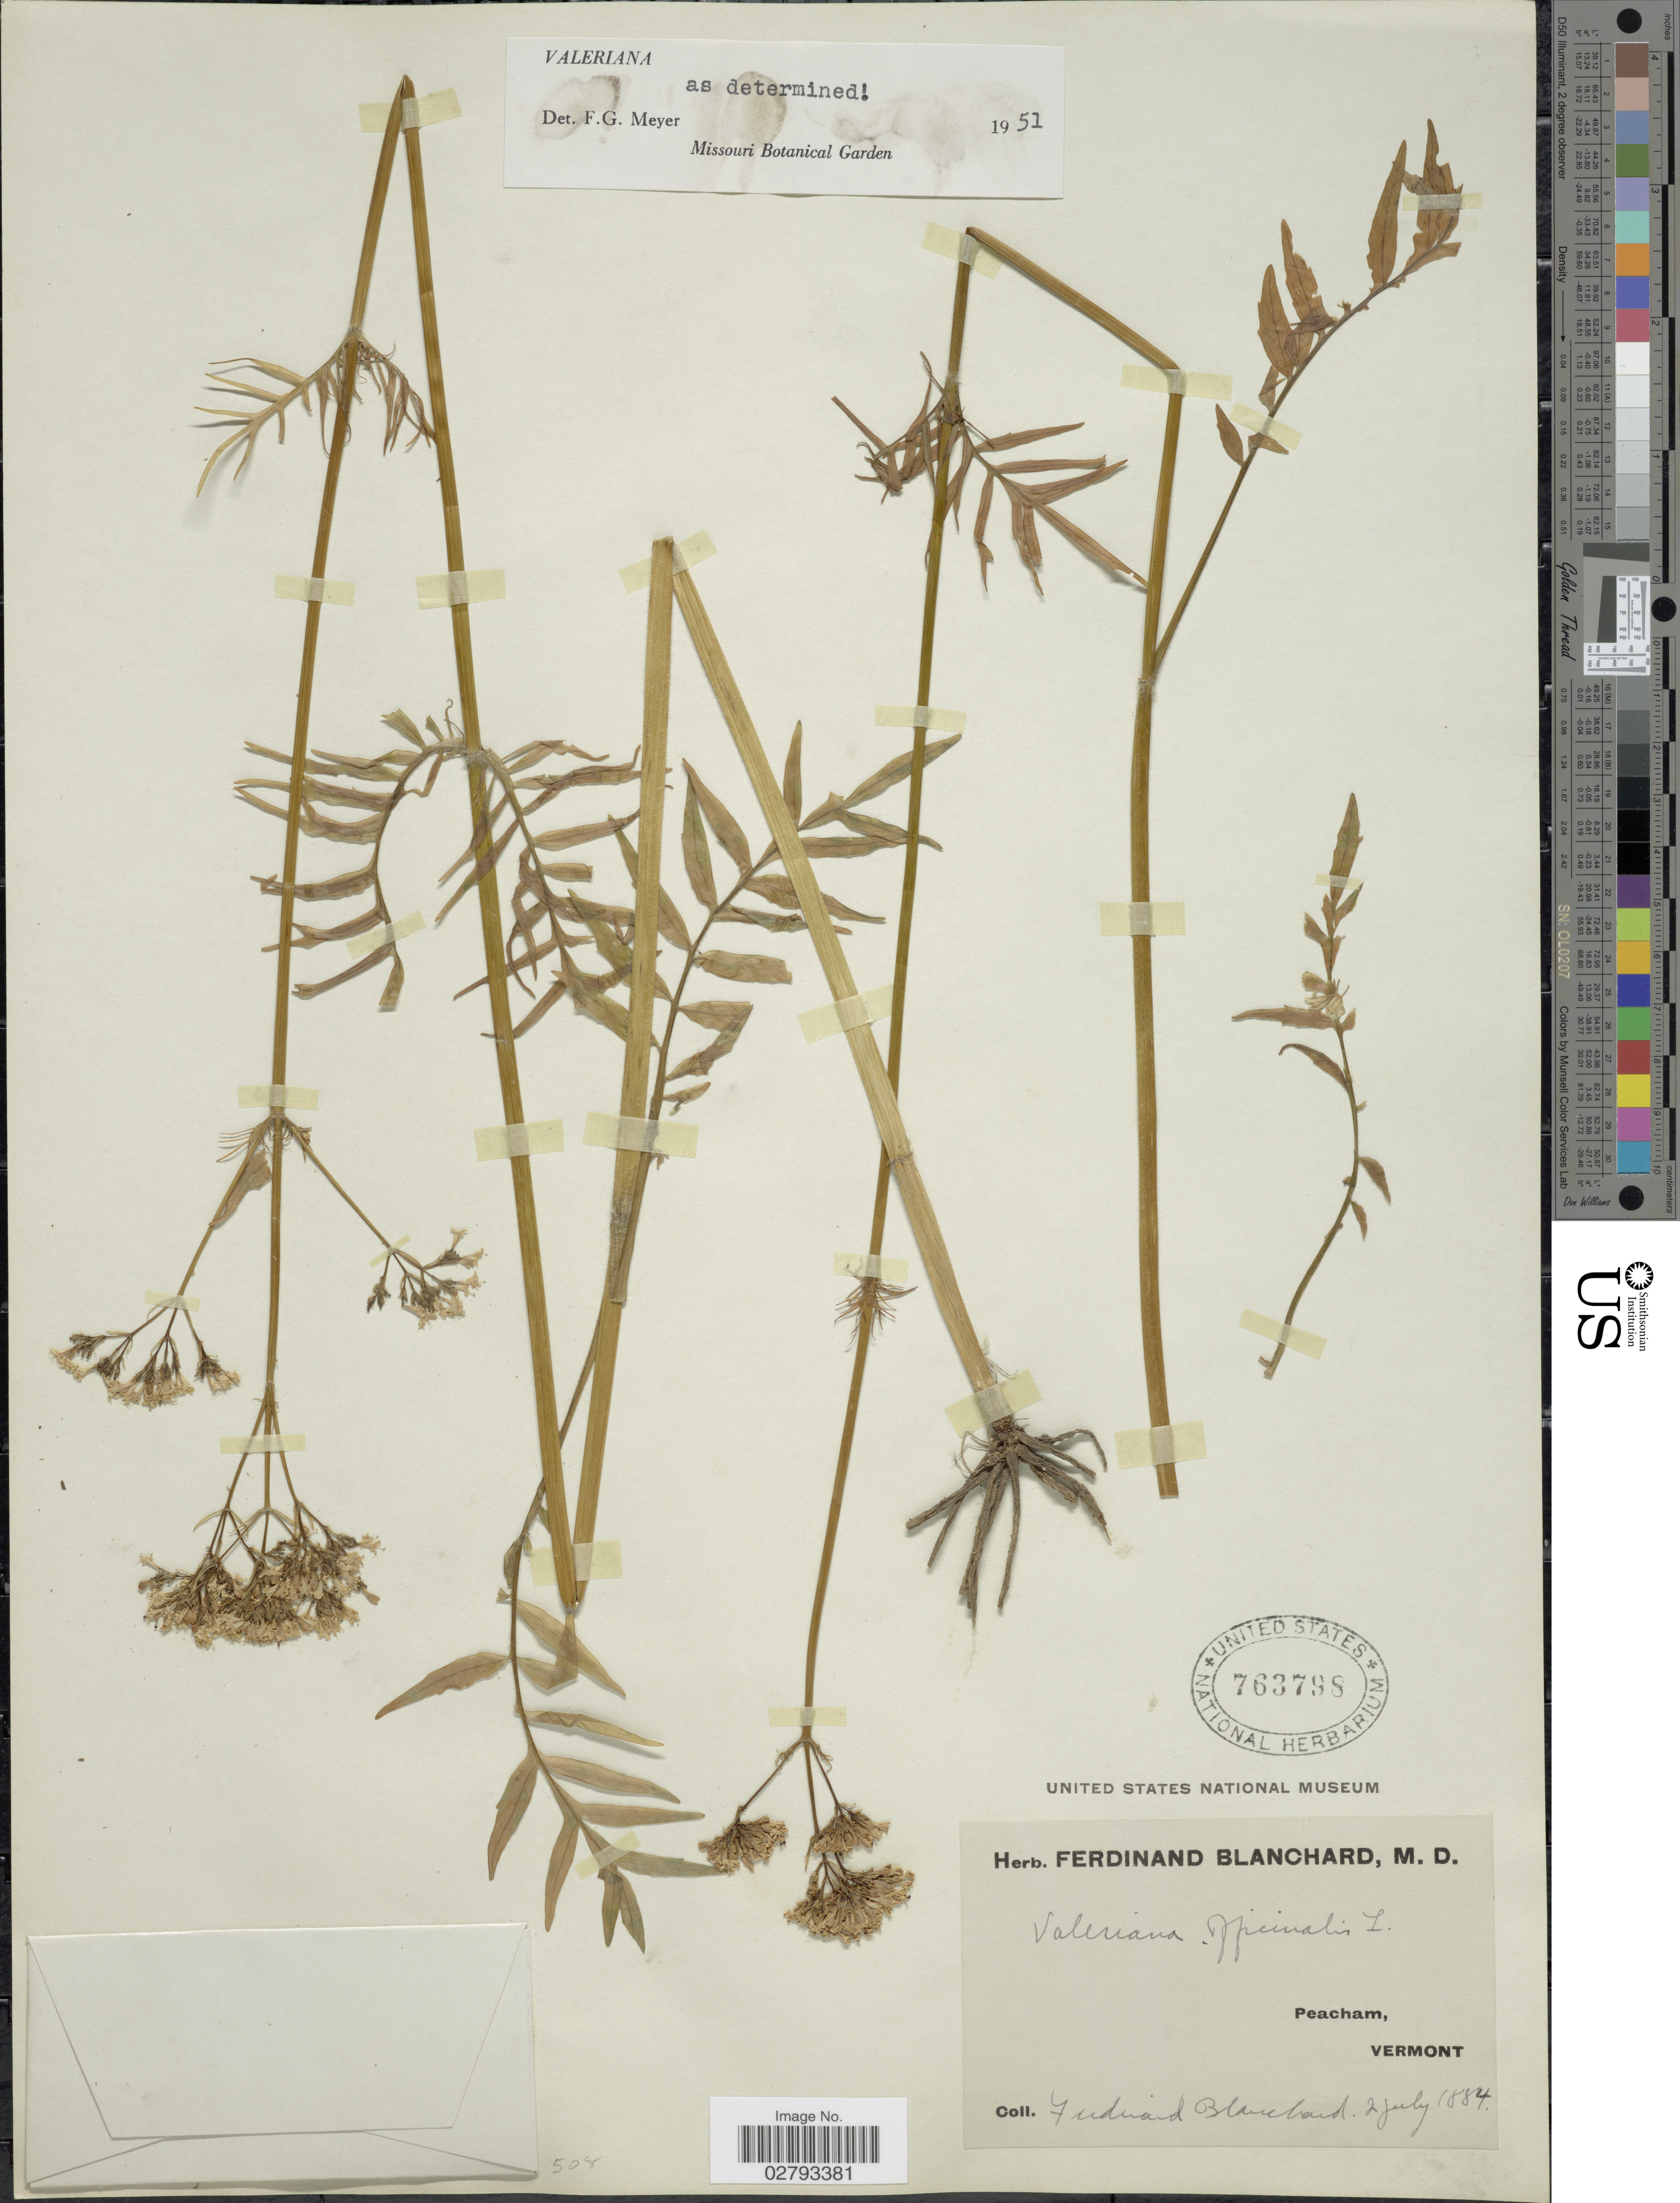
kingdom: Plantae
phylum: Tracheophyta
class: Magnoliopsida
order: Dipsacales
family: Caprifoliaceae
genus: Valeriana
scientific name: Valeriana officinalis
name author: L.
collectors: F. Blanchard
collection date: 1884-07-02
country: United States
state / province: Vermont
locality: Peacham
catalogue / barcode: US 763798